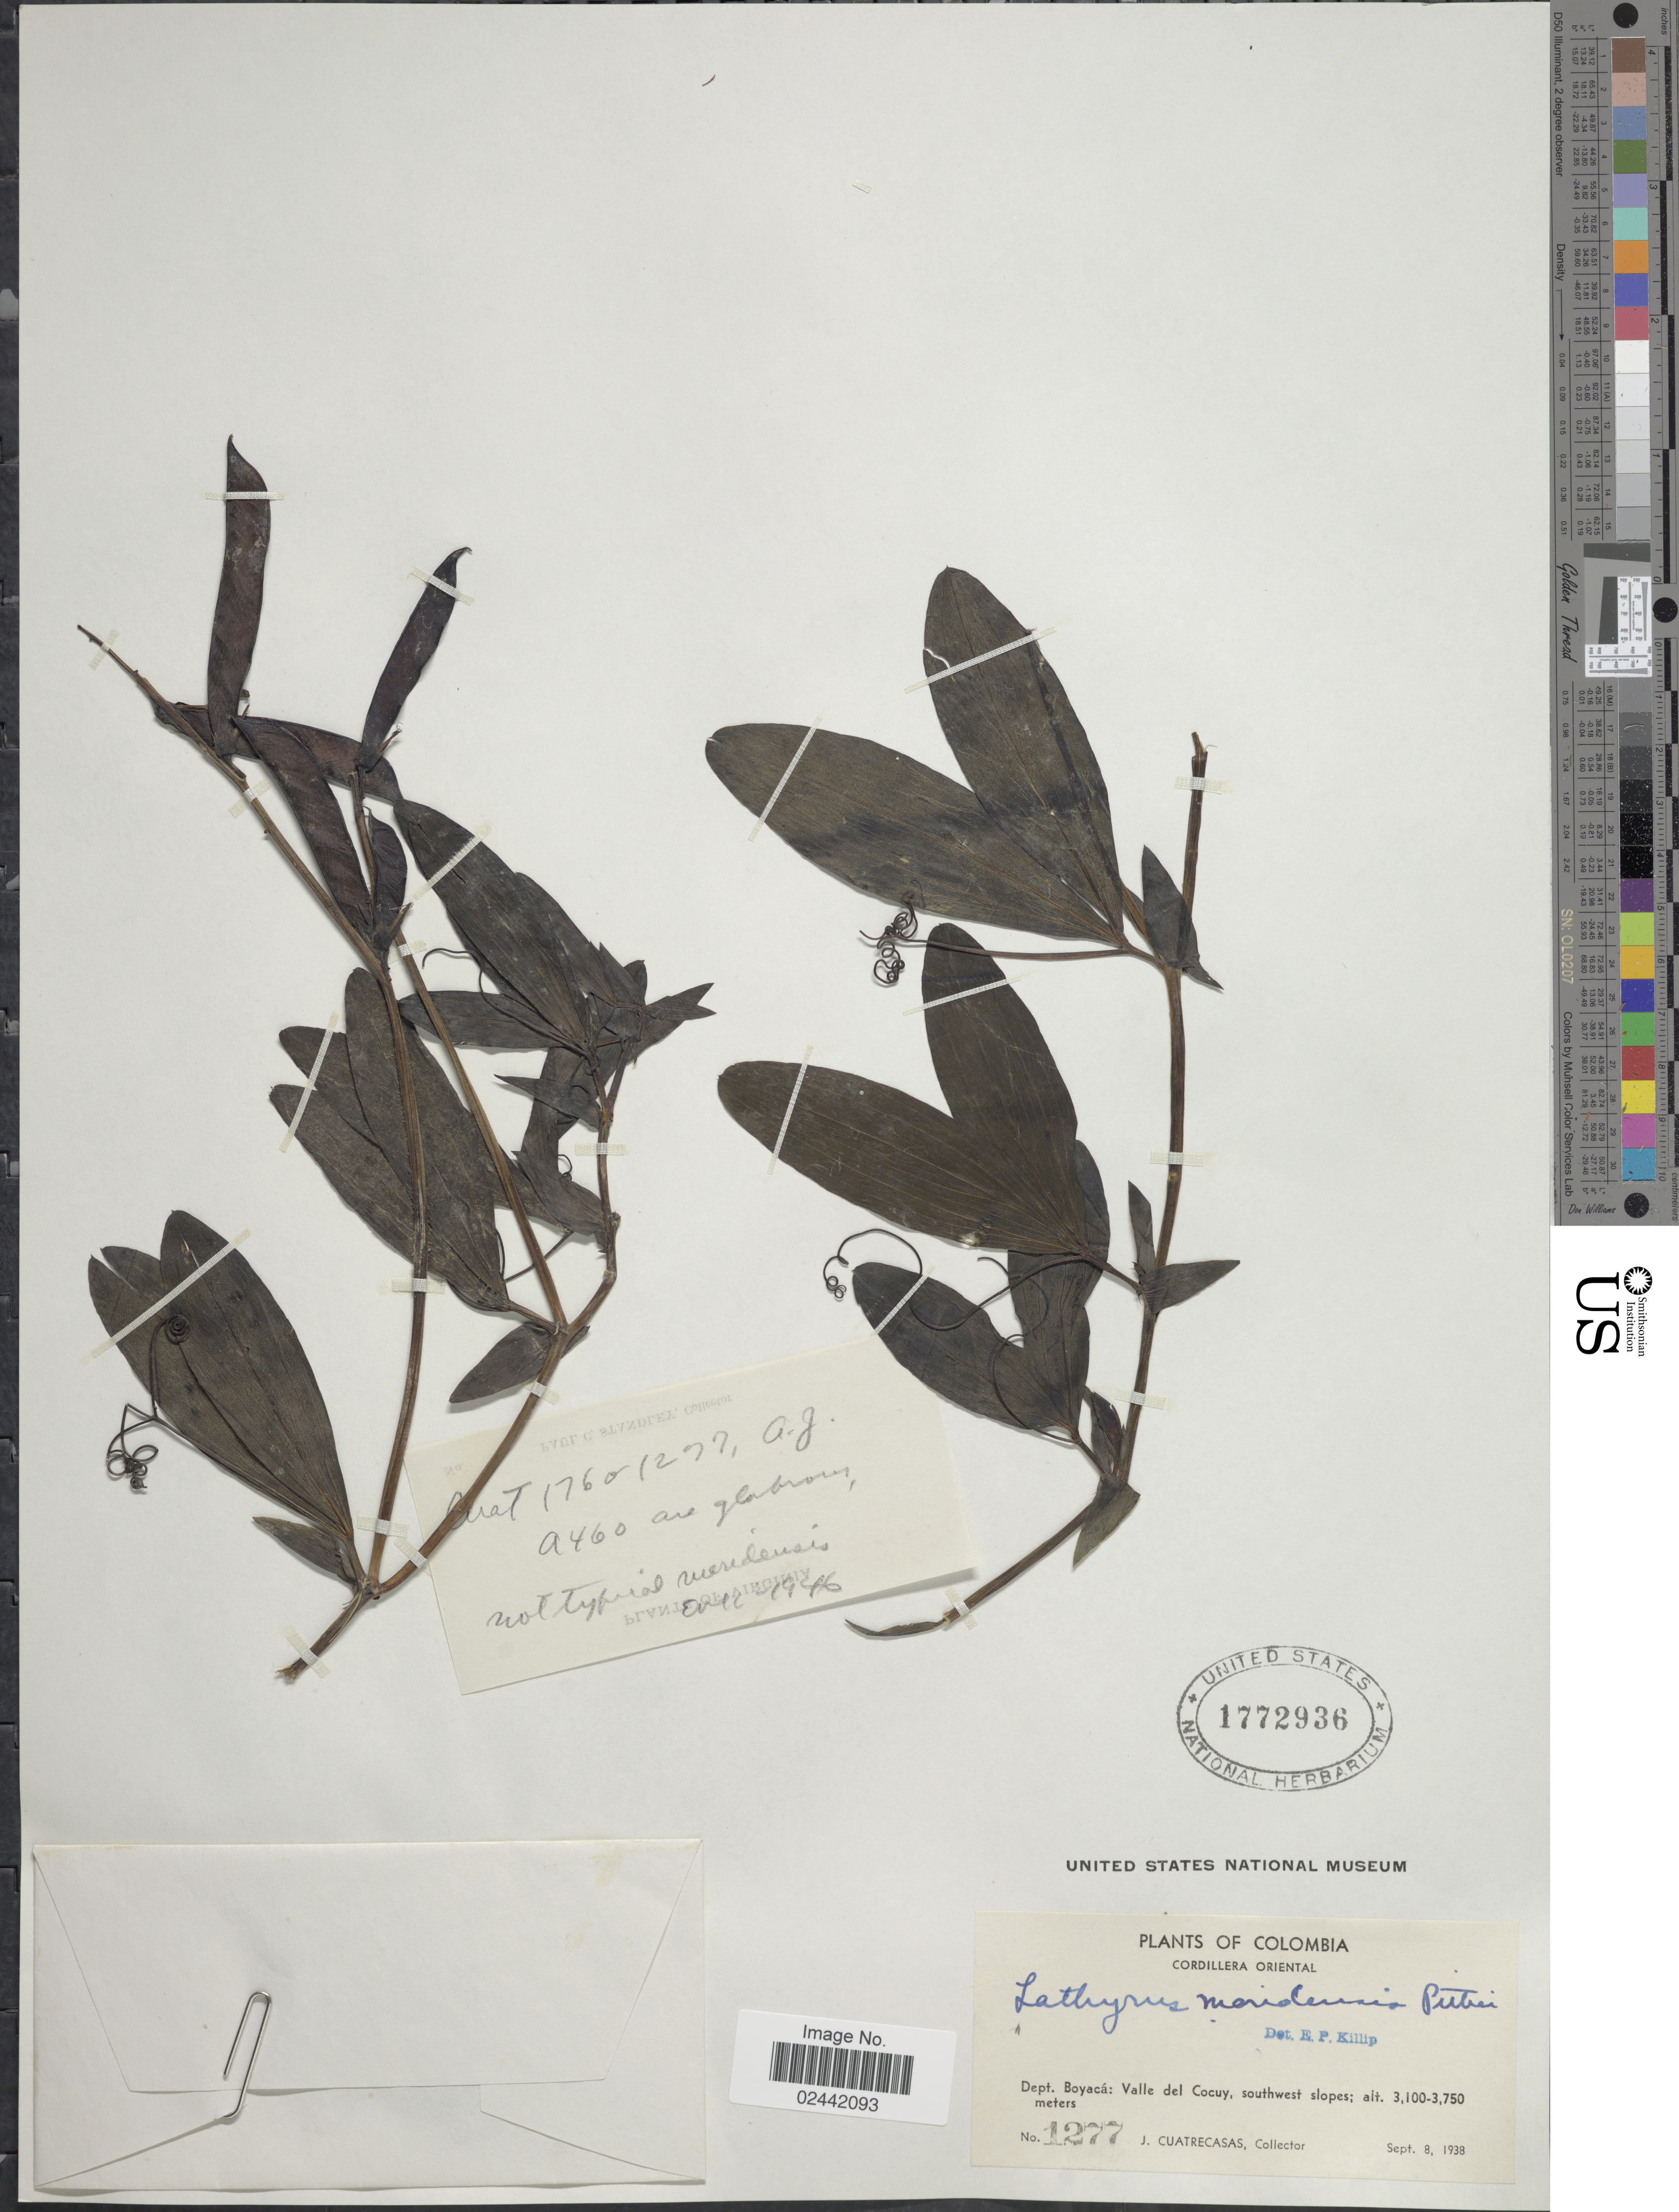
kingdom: Plantae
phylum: Tracheophyta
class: Magnoliopsida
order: Fabales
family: Fabaceae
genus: Lathyrus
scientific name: Lathyrus meridensis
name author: Pittier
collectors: J. Cuatrecasas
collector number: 1277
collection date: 1938-09-08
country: Colombia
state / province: Boyacá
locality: Cordillera Oriental. Valle del Cocuy, southwest slopes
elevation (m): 3100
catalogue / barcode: US 1772936